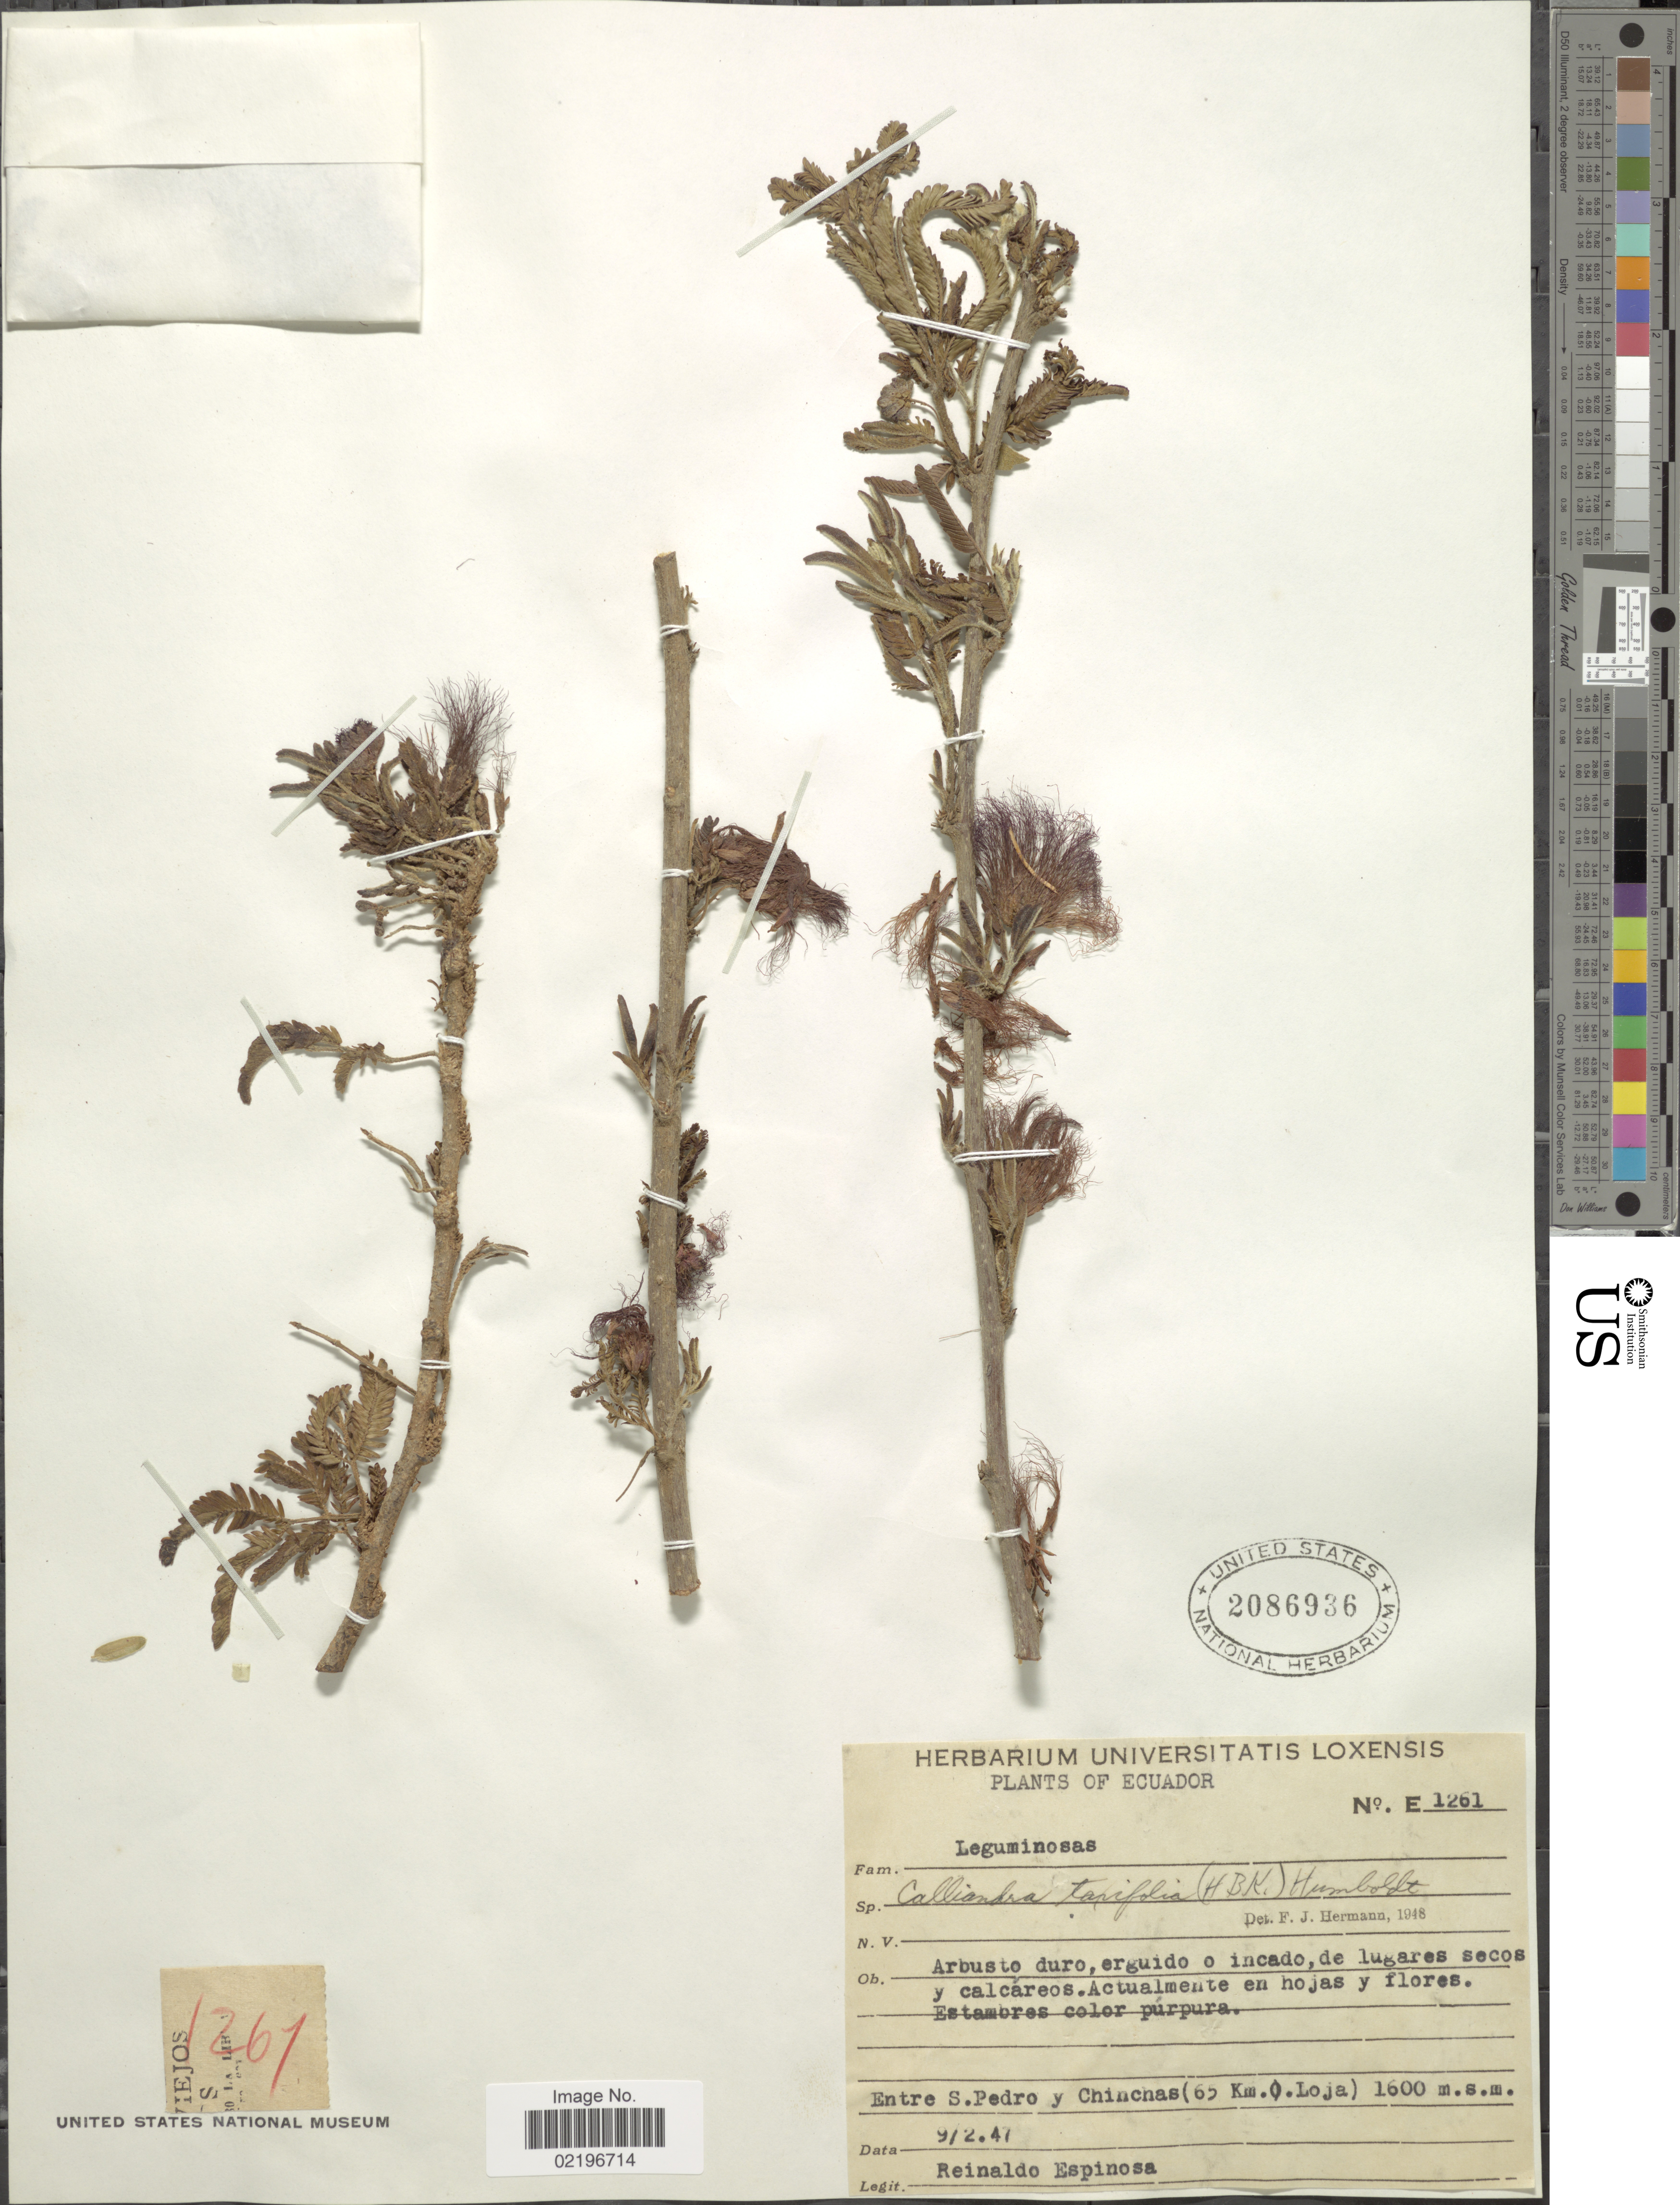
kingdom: Plantae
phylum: Tracheophyta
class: Magnoliopsida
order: Fabales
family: Fabaceae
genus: Calliandra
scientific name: Calliandra taxifolia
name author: (Kunth) Benth.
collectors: R. Espinosa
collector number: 1261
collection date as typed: Transcribed d/m/y: 9/2/47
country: Ecuador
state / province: Loja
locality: Entre S. Pedro y Chinchas ( 65 Km. O. Loja)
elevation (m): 1600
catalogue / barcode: US 2086936